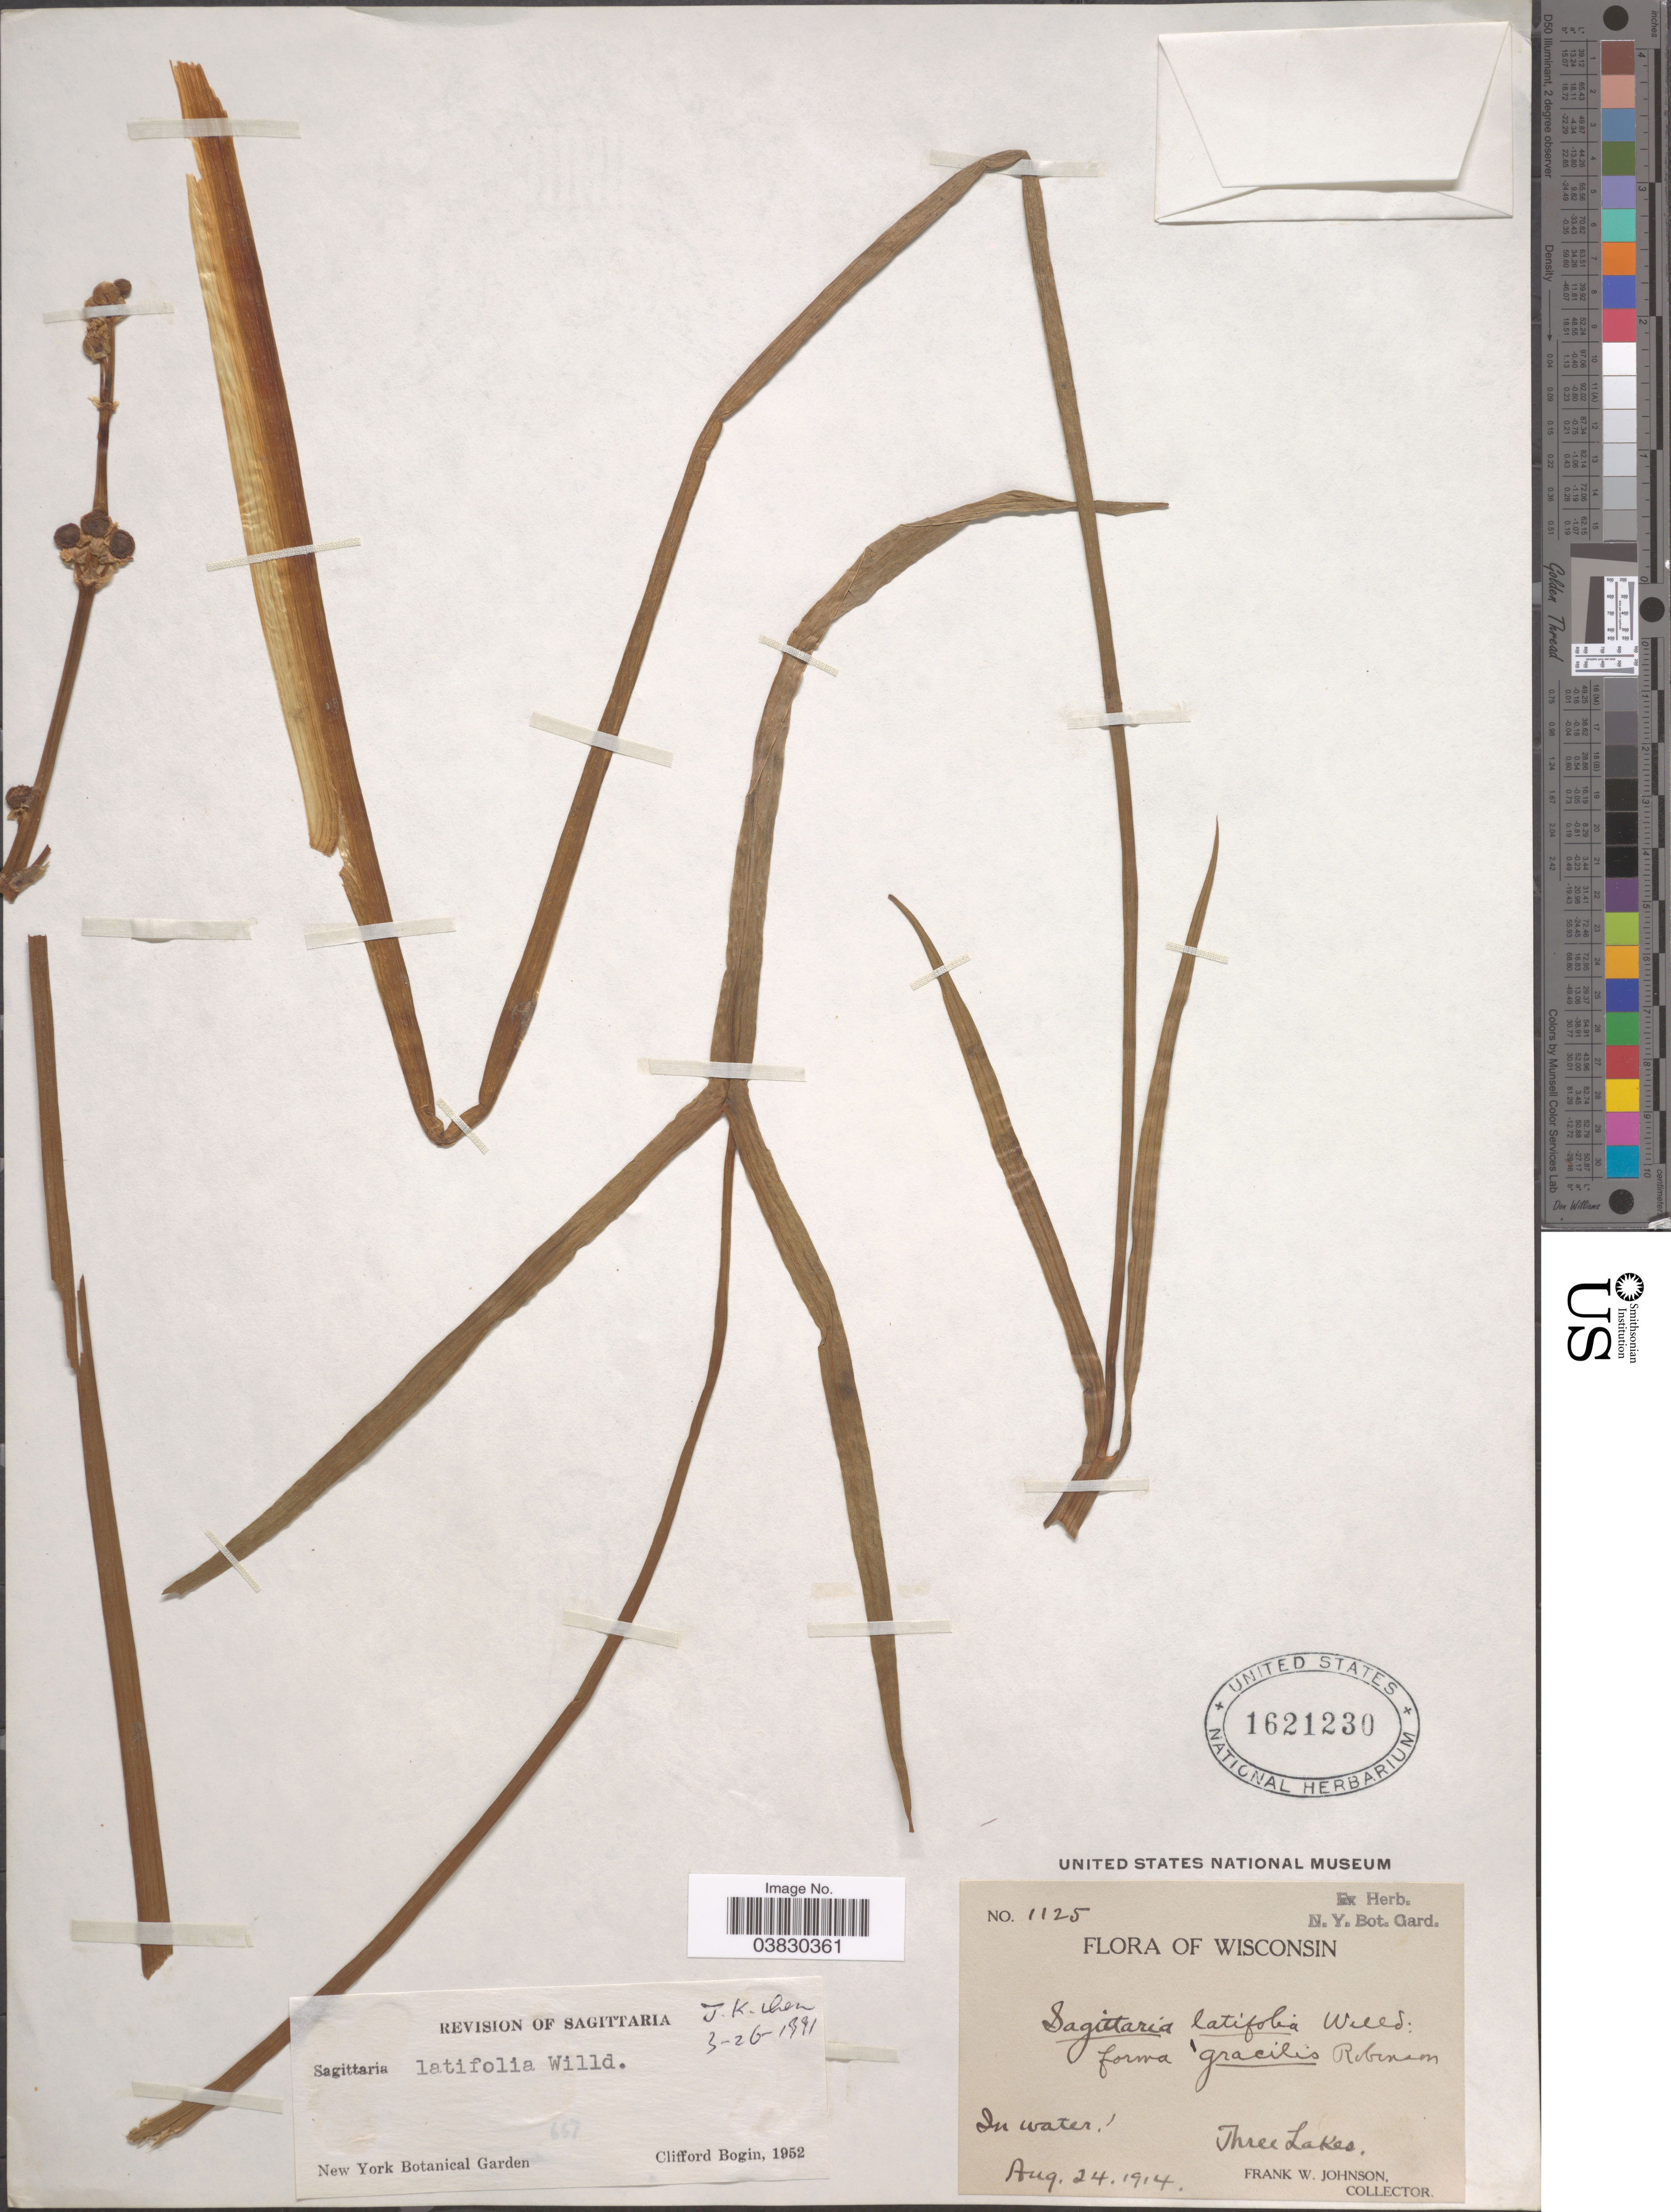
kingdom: Plantae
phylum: Tracheophyta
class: Liliopsida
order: Alismatales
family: Alismataceae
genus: Sagittaria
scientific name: Sagittaria latifolia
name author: Willd.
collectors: F. W. Johnson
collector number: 1125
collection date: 1914-08-24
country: United States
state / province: Wisconsin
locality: Three Lakes.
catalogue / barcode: US 1621230